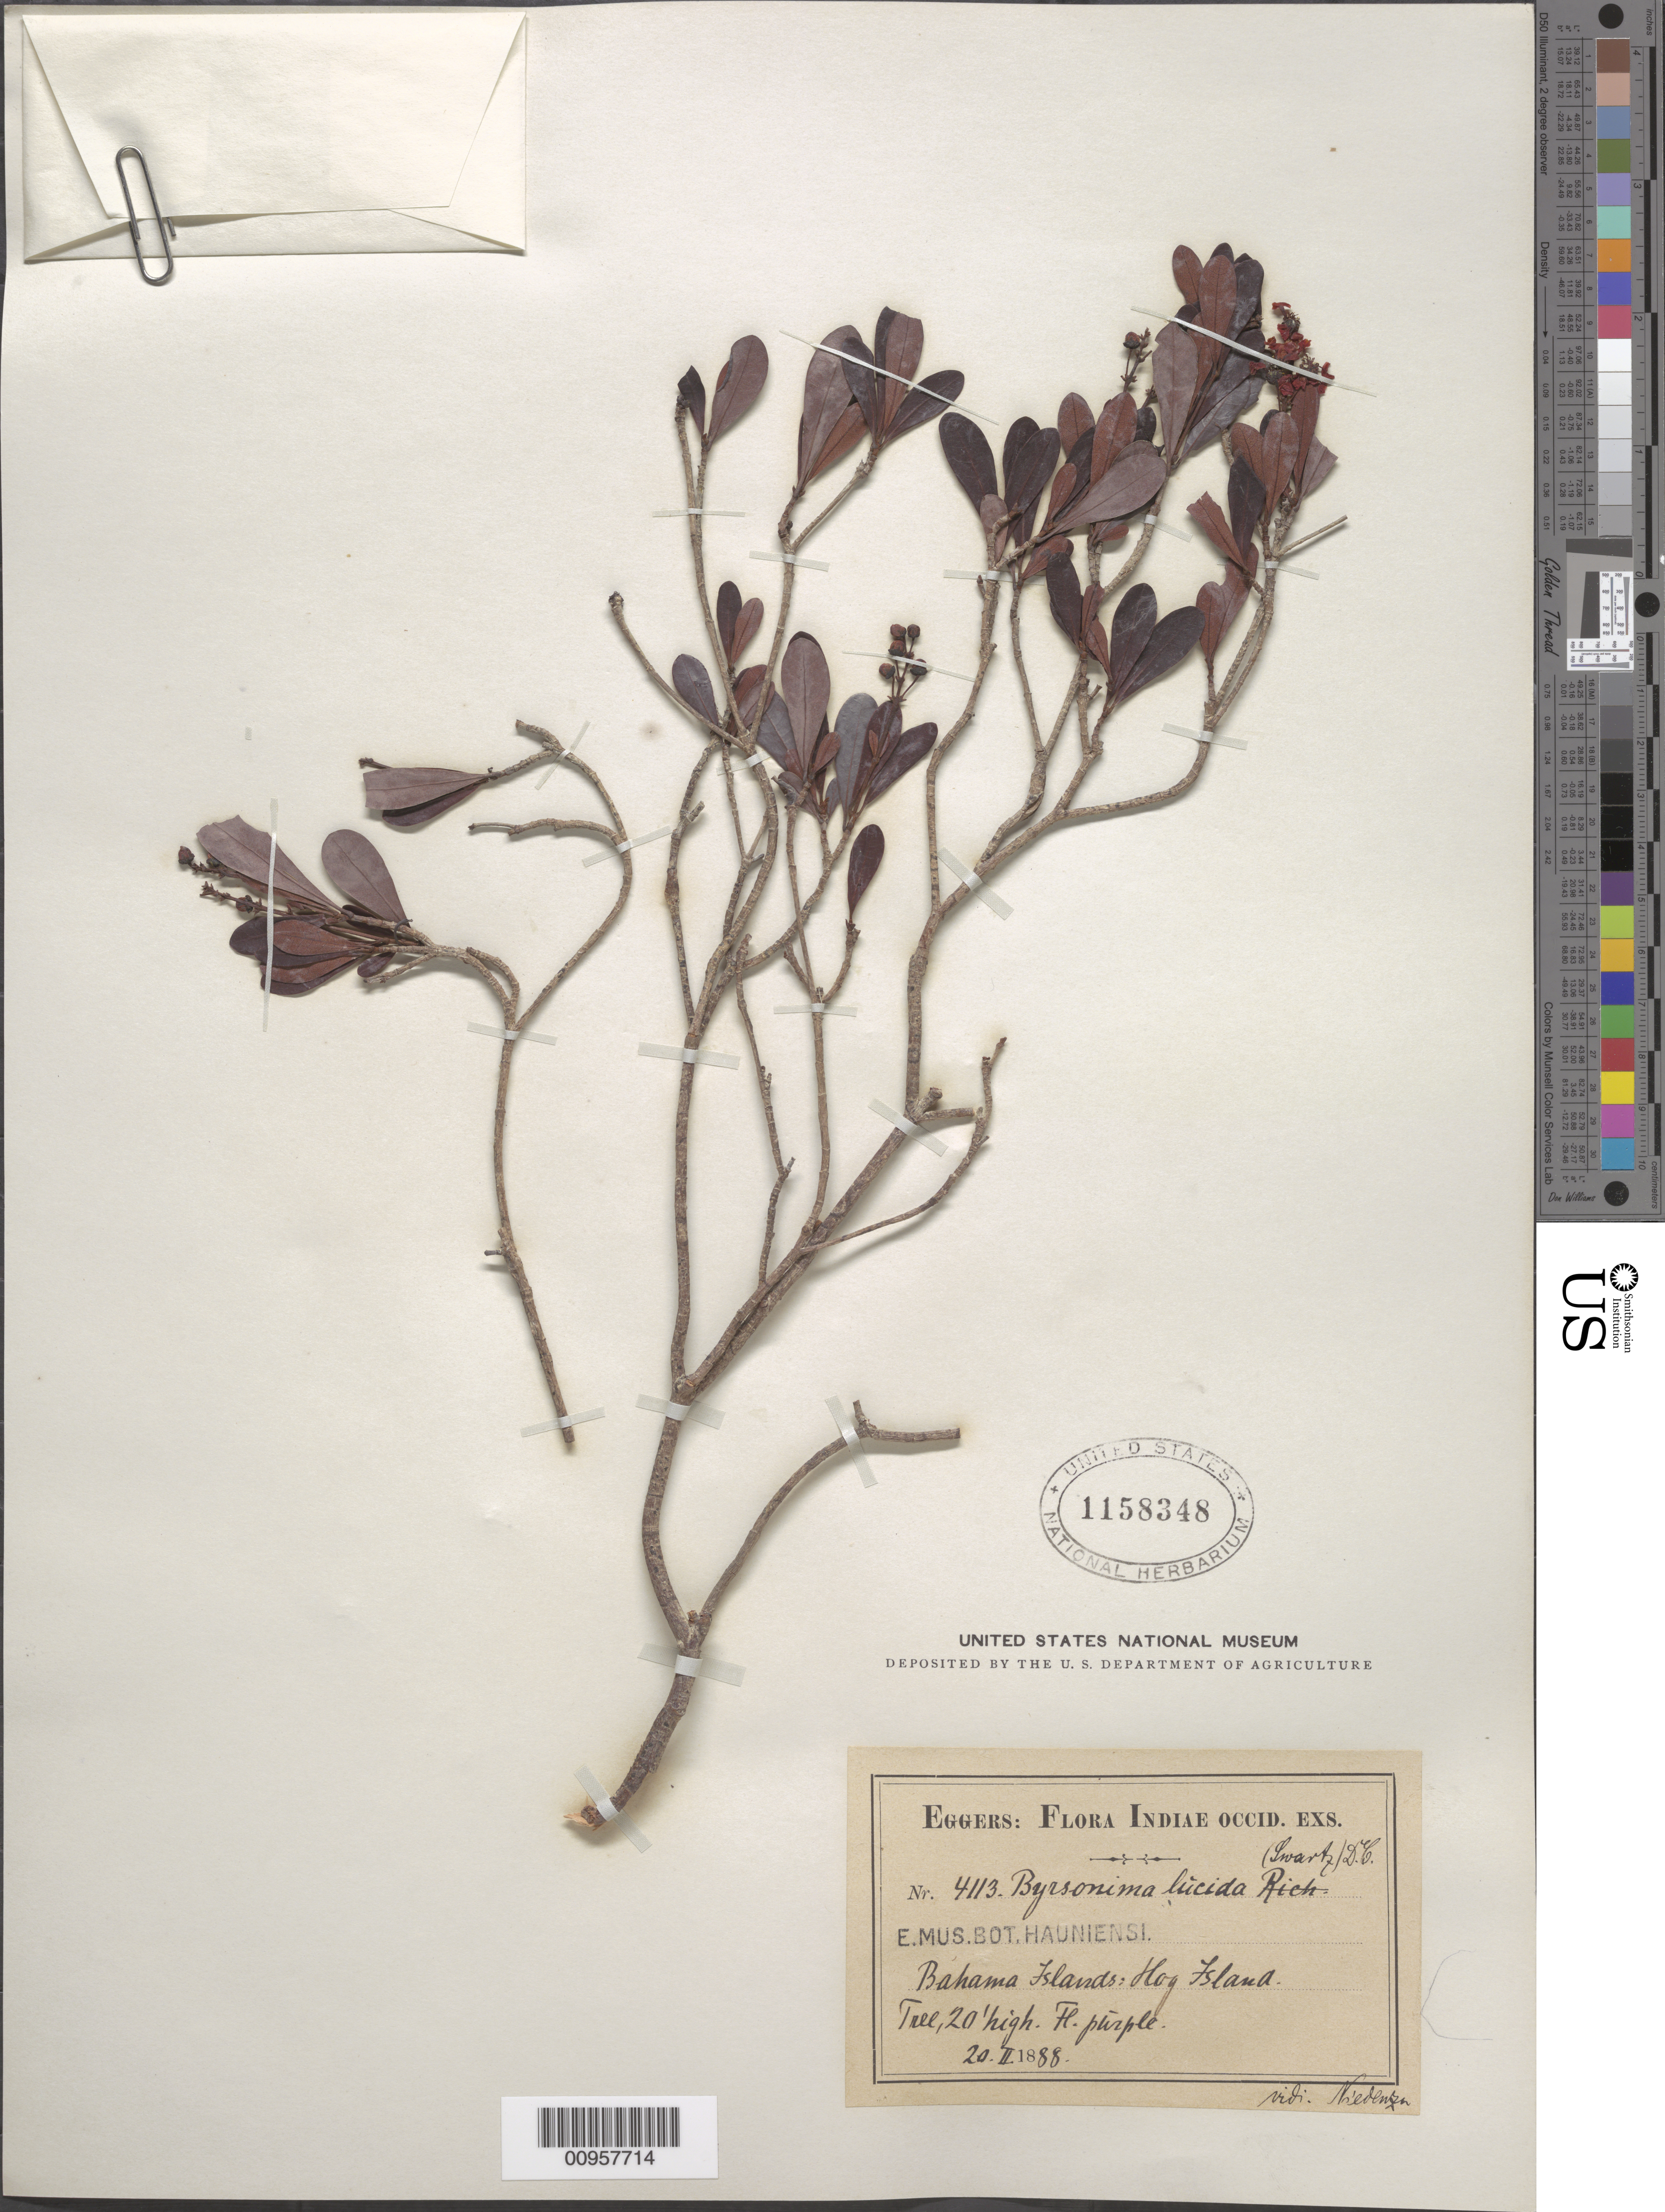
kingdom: Plantae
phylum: Tracheophyta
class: Magnoliopsida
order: Malpighiales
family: Malpighiaceae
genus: Byrsonima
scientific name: Byrsonima lucida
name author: (Mill.) DC.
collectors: H. F. A. von Eggers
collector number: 4113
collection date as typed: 20 Feb 1888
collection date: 1888-02-20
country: Bahamas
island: Hog Island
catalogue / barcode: US 1158348